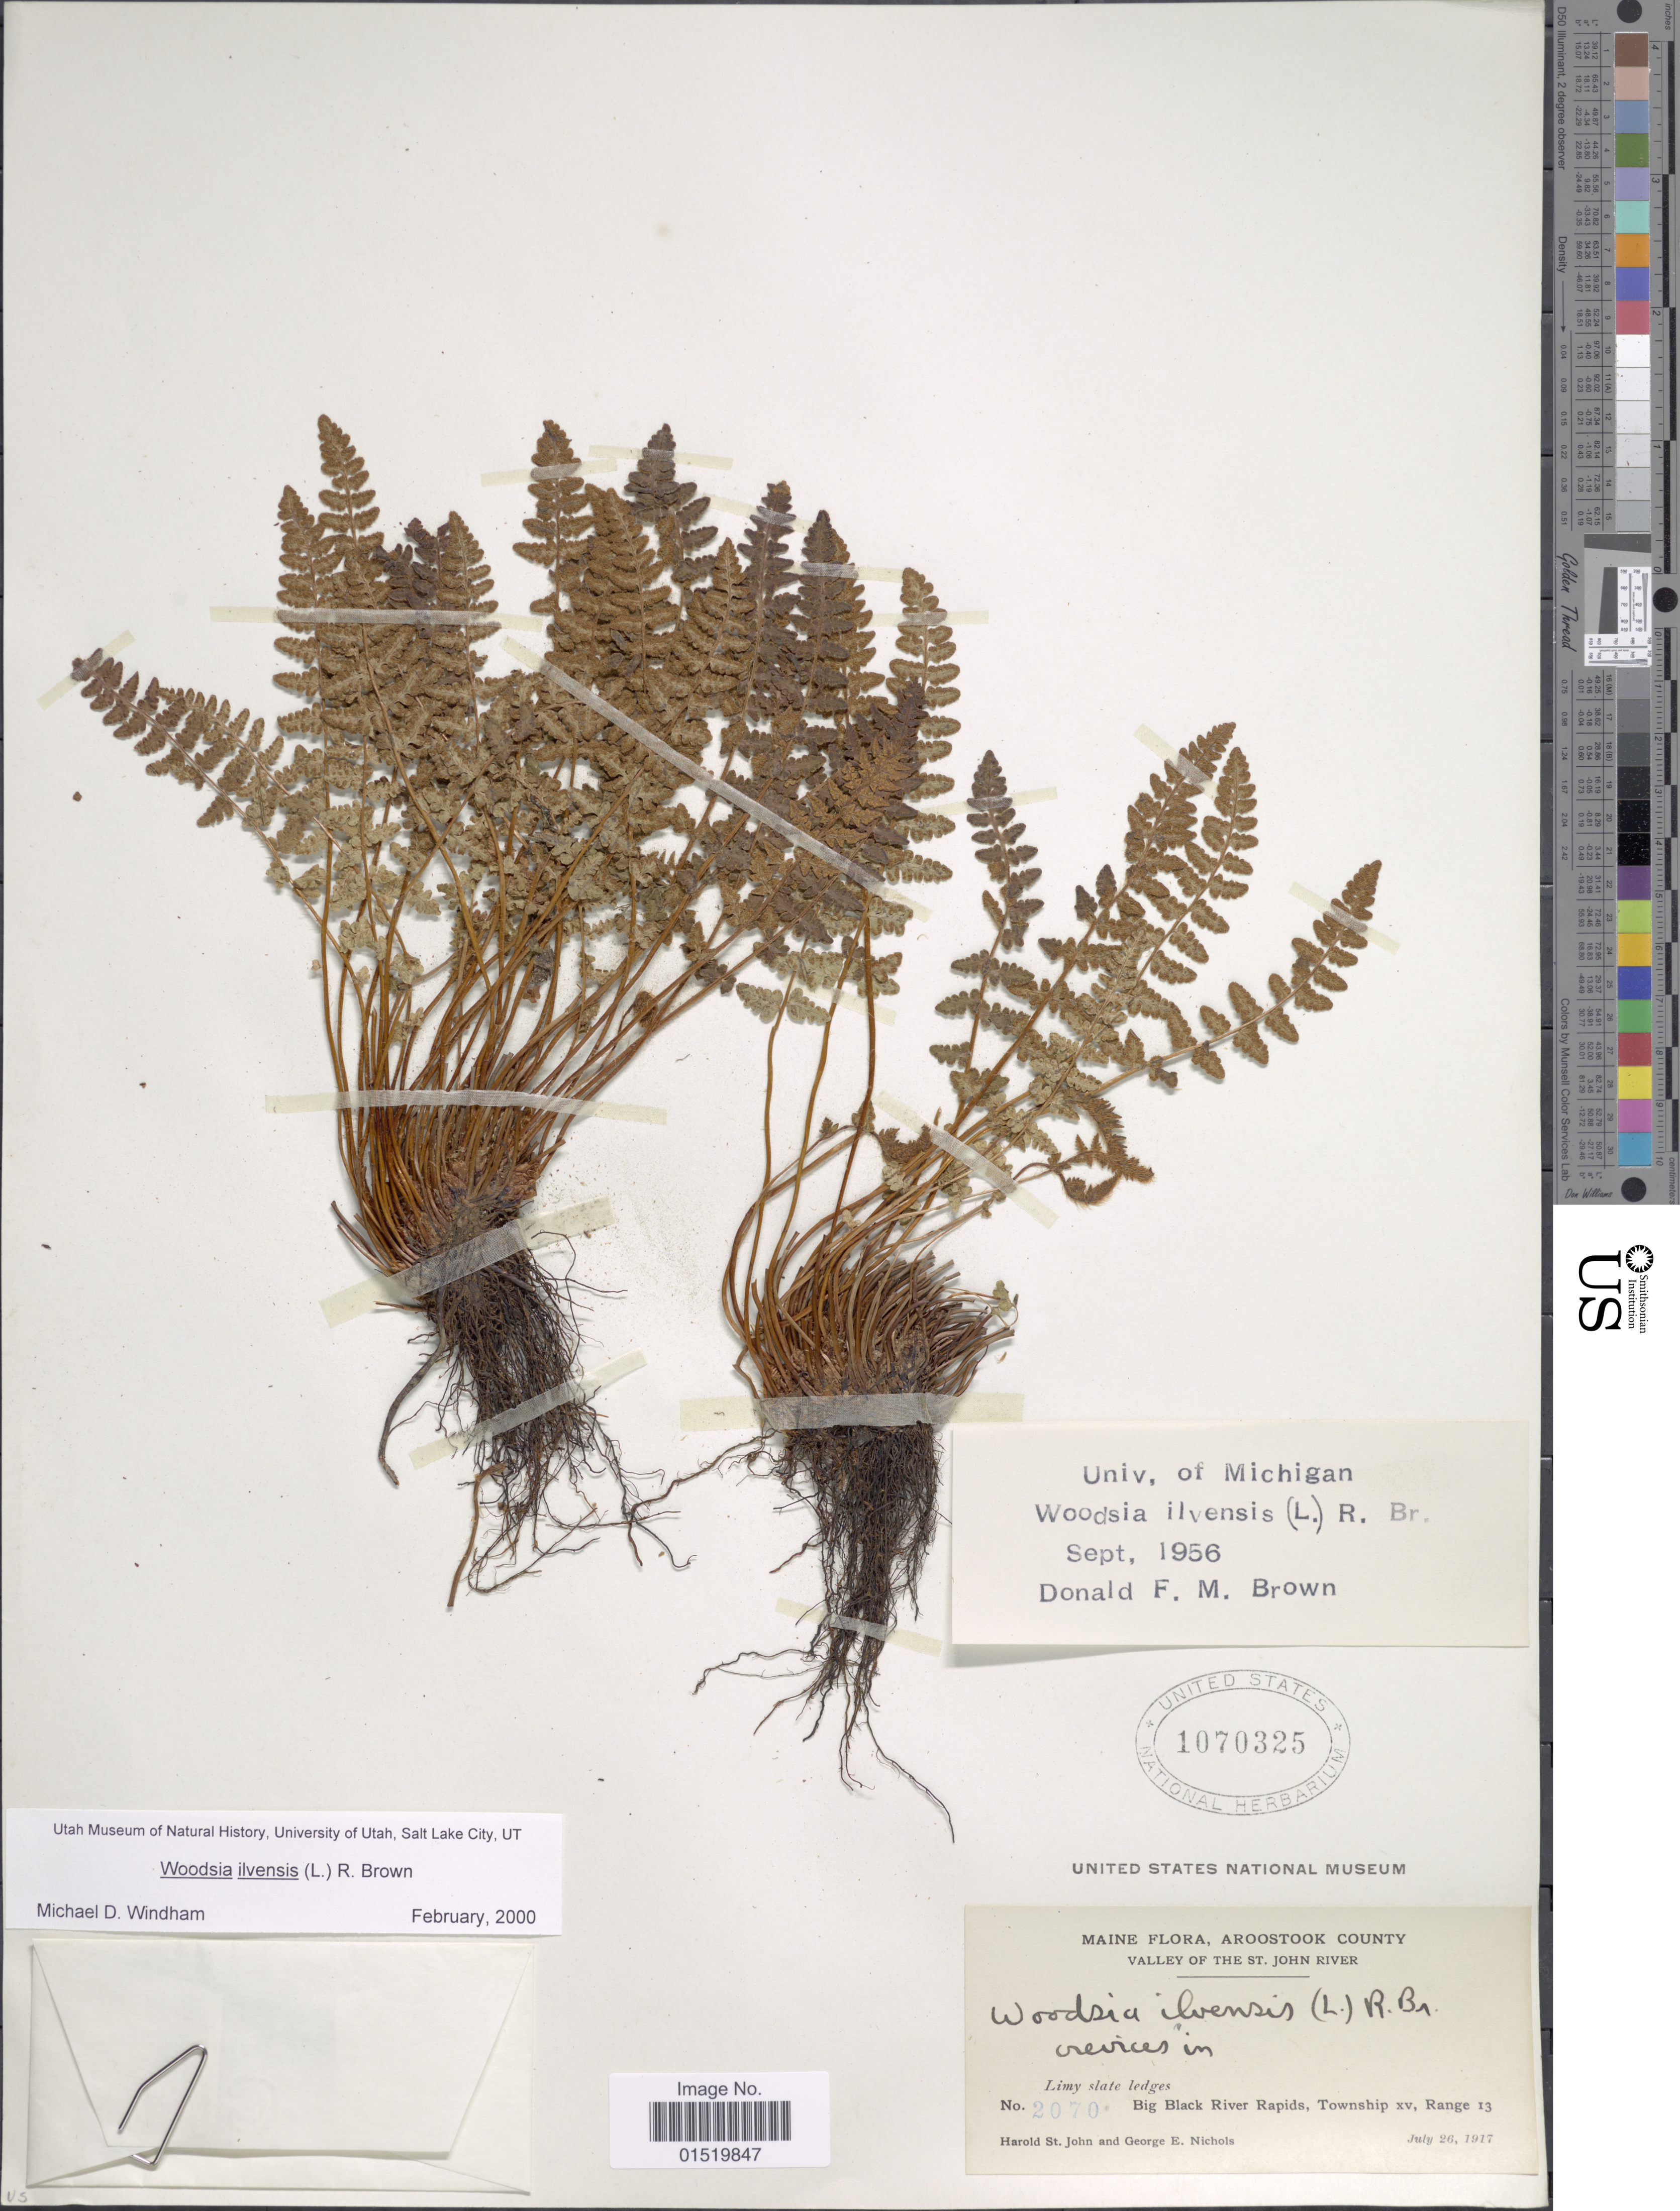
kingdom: Plantae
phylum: Tracheophyta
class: Polypodiopsida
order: Polypodiales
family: Woodsiaceae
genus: Woodsia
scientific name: Woodsia ilvensis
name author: (L.) R. Br.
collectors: H. St. John & G. E. Nichols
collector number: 2070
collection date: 1917-07-26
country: United States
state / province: Maine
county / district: Aroostook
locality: Valley of the St. John River, Limy state ledges Big Black River Rapids, Township xv, Range 13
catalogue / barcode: US 1070325